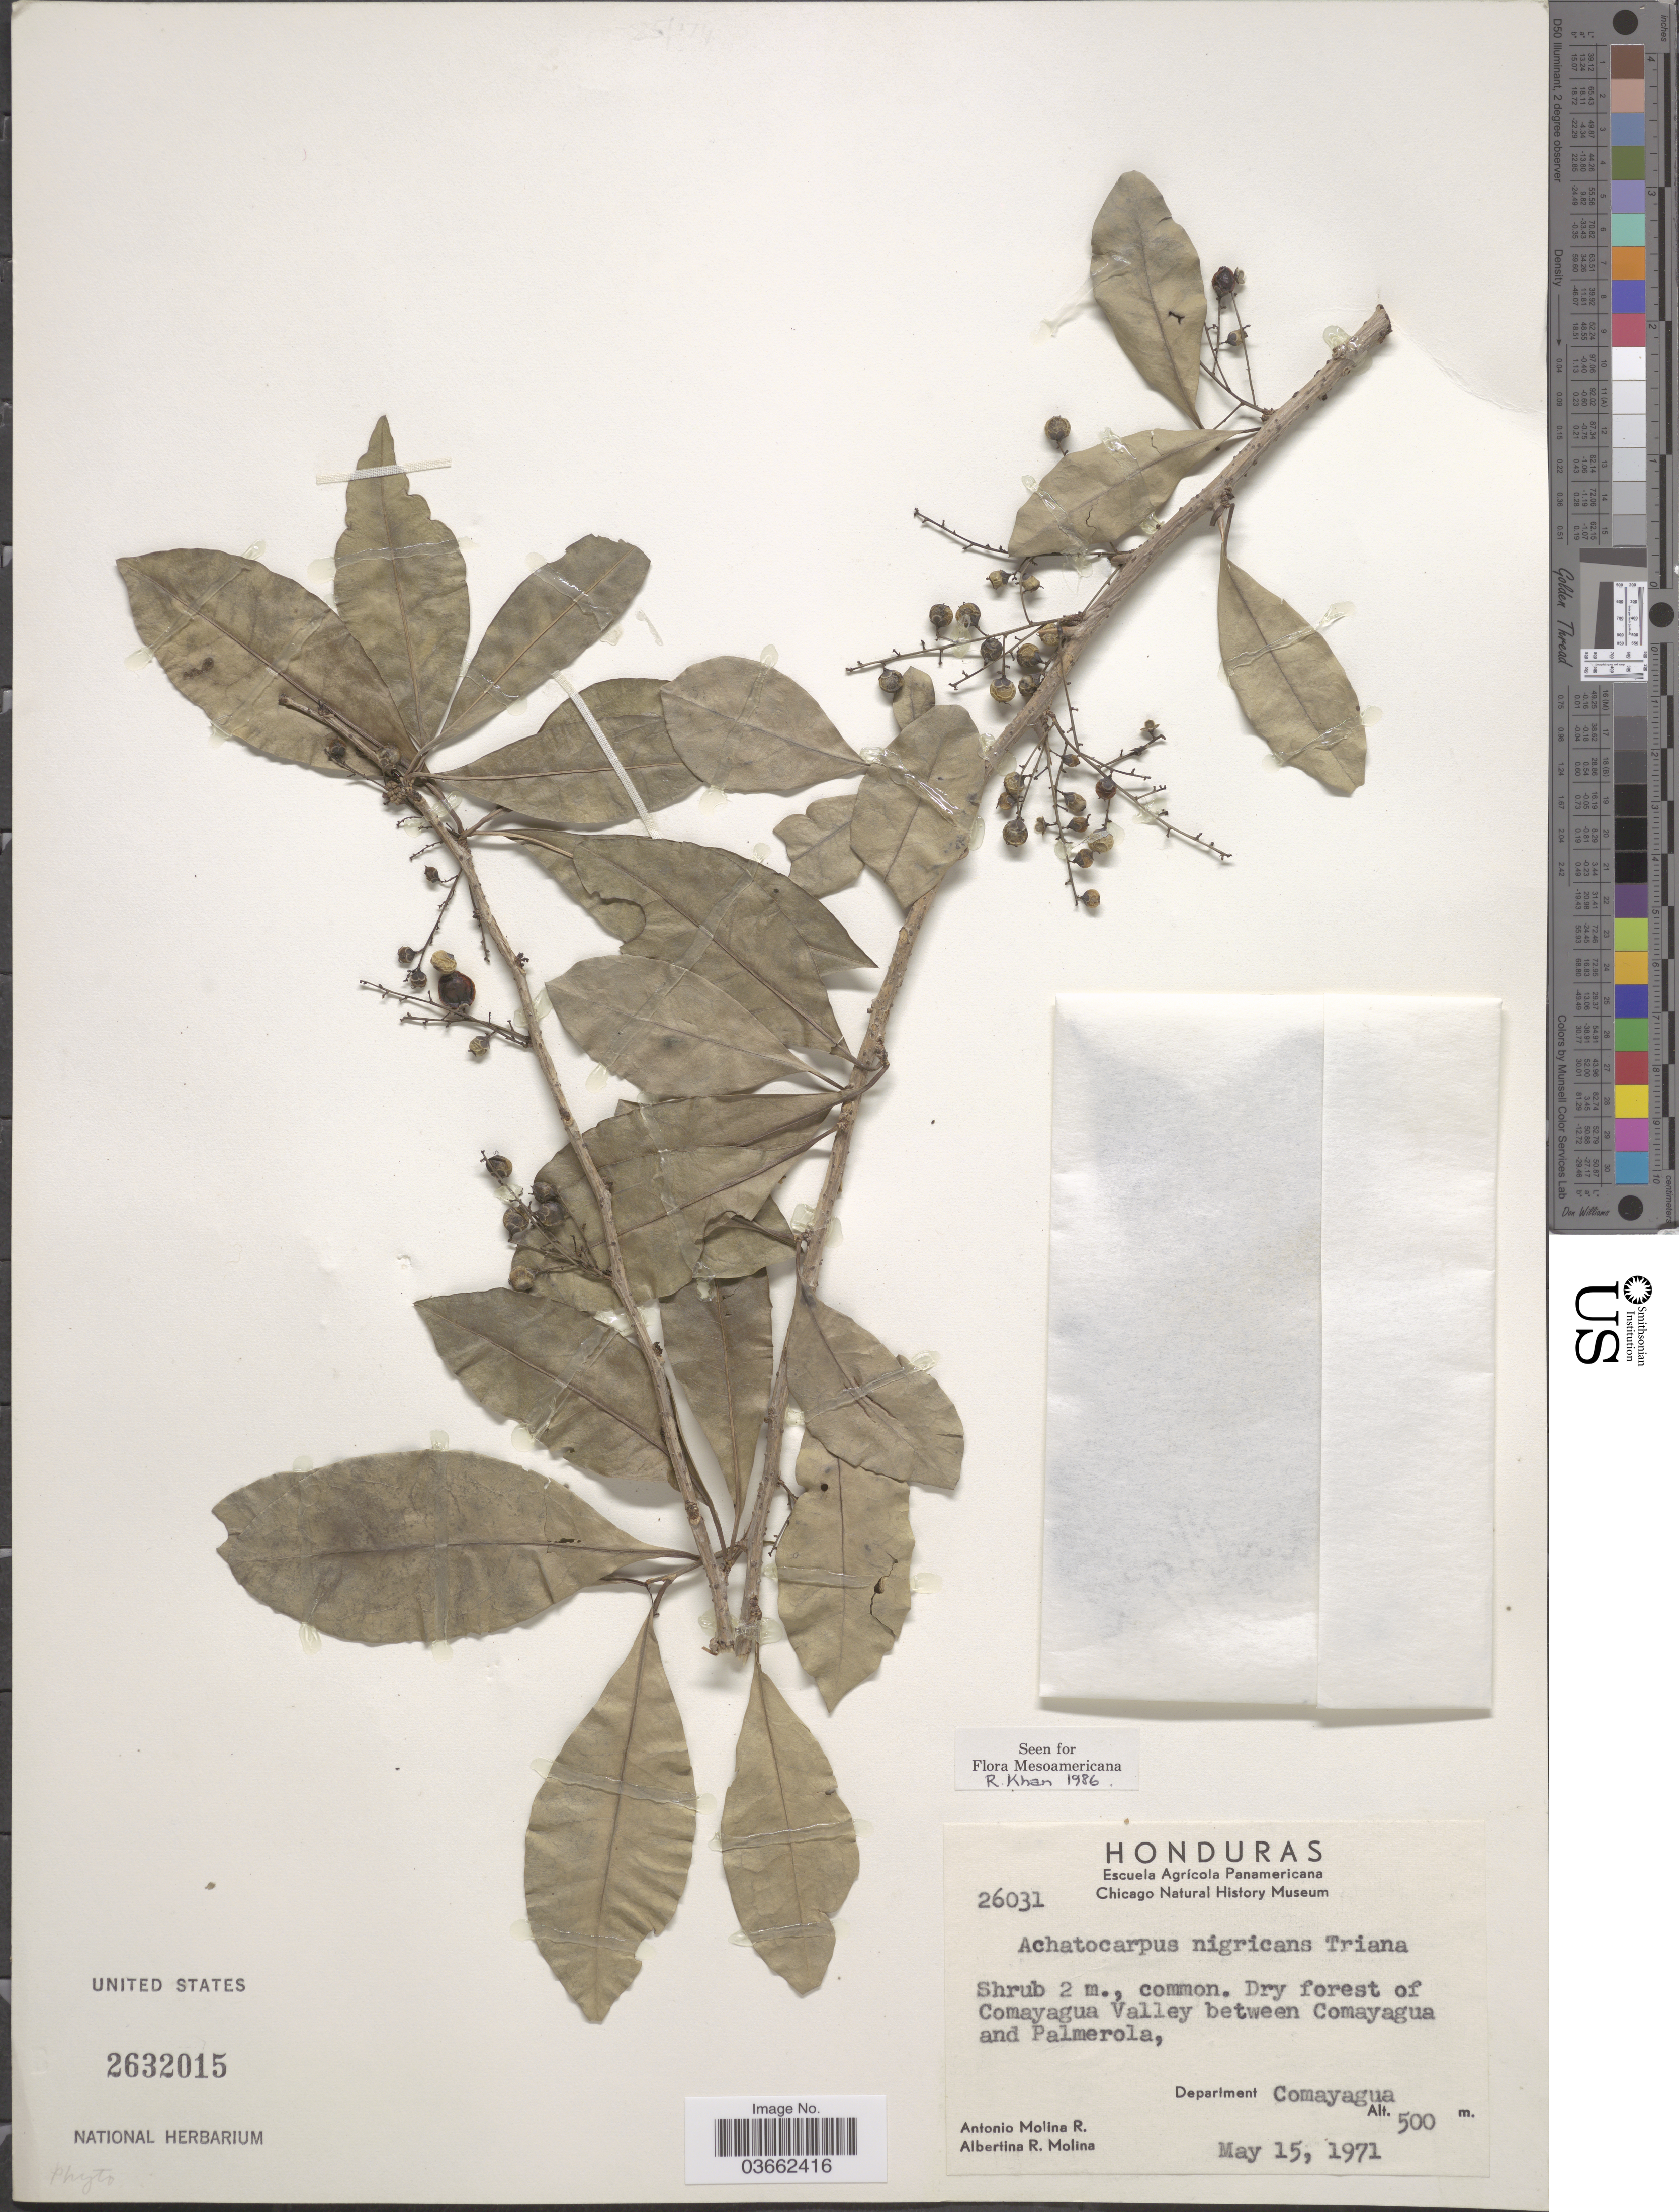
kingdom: Plantae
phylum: Tracheophyta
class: Magnoliopsida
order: Caryophyllales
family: Achatocarpaceae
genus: Achatocarpus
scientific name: Achatocarpus nigricans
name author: Triana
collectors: A. Molina R. & A. R. Molina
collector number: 26031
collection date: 1971-05-15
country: Honduras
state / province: Comayagua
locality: Dry forest of Comayagua Valley between Comayagua and Palmerola, Department Comayagua.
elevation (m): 500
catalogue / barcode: US 2632015